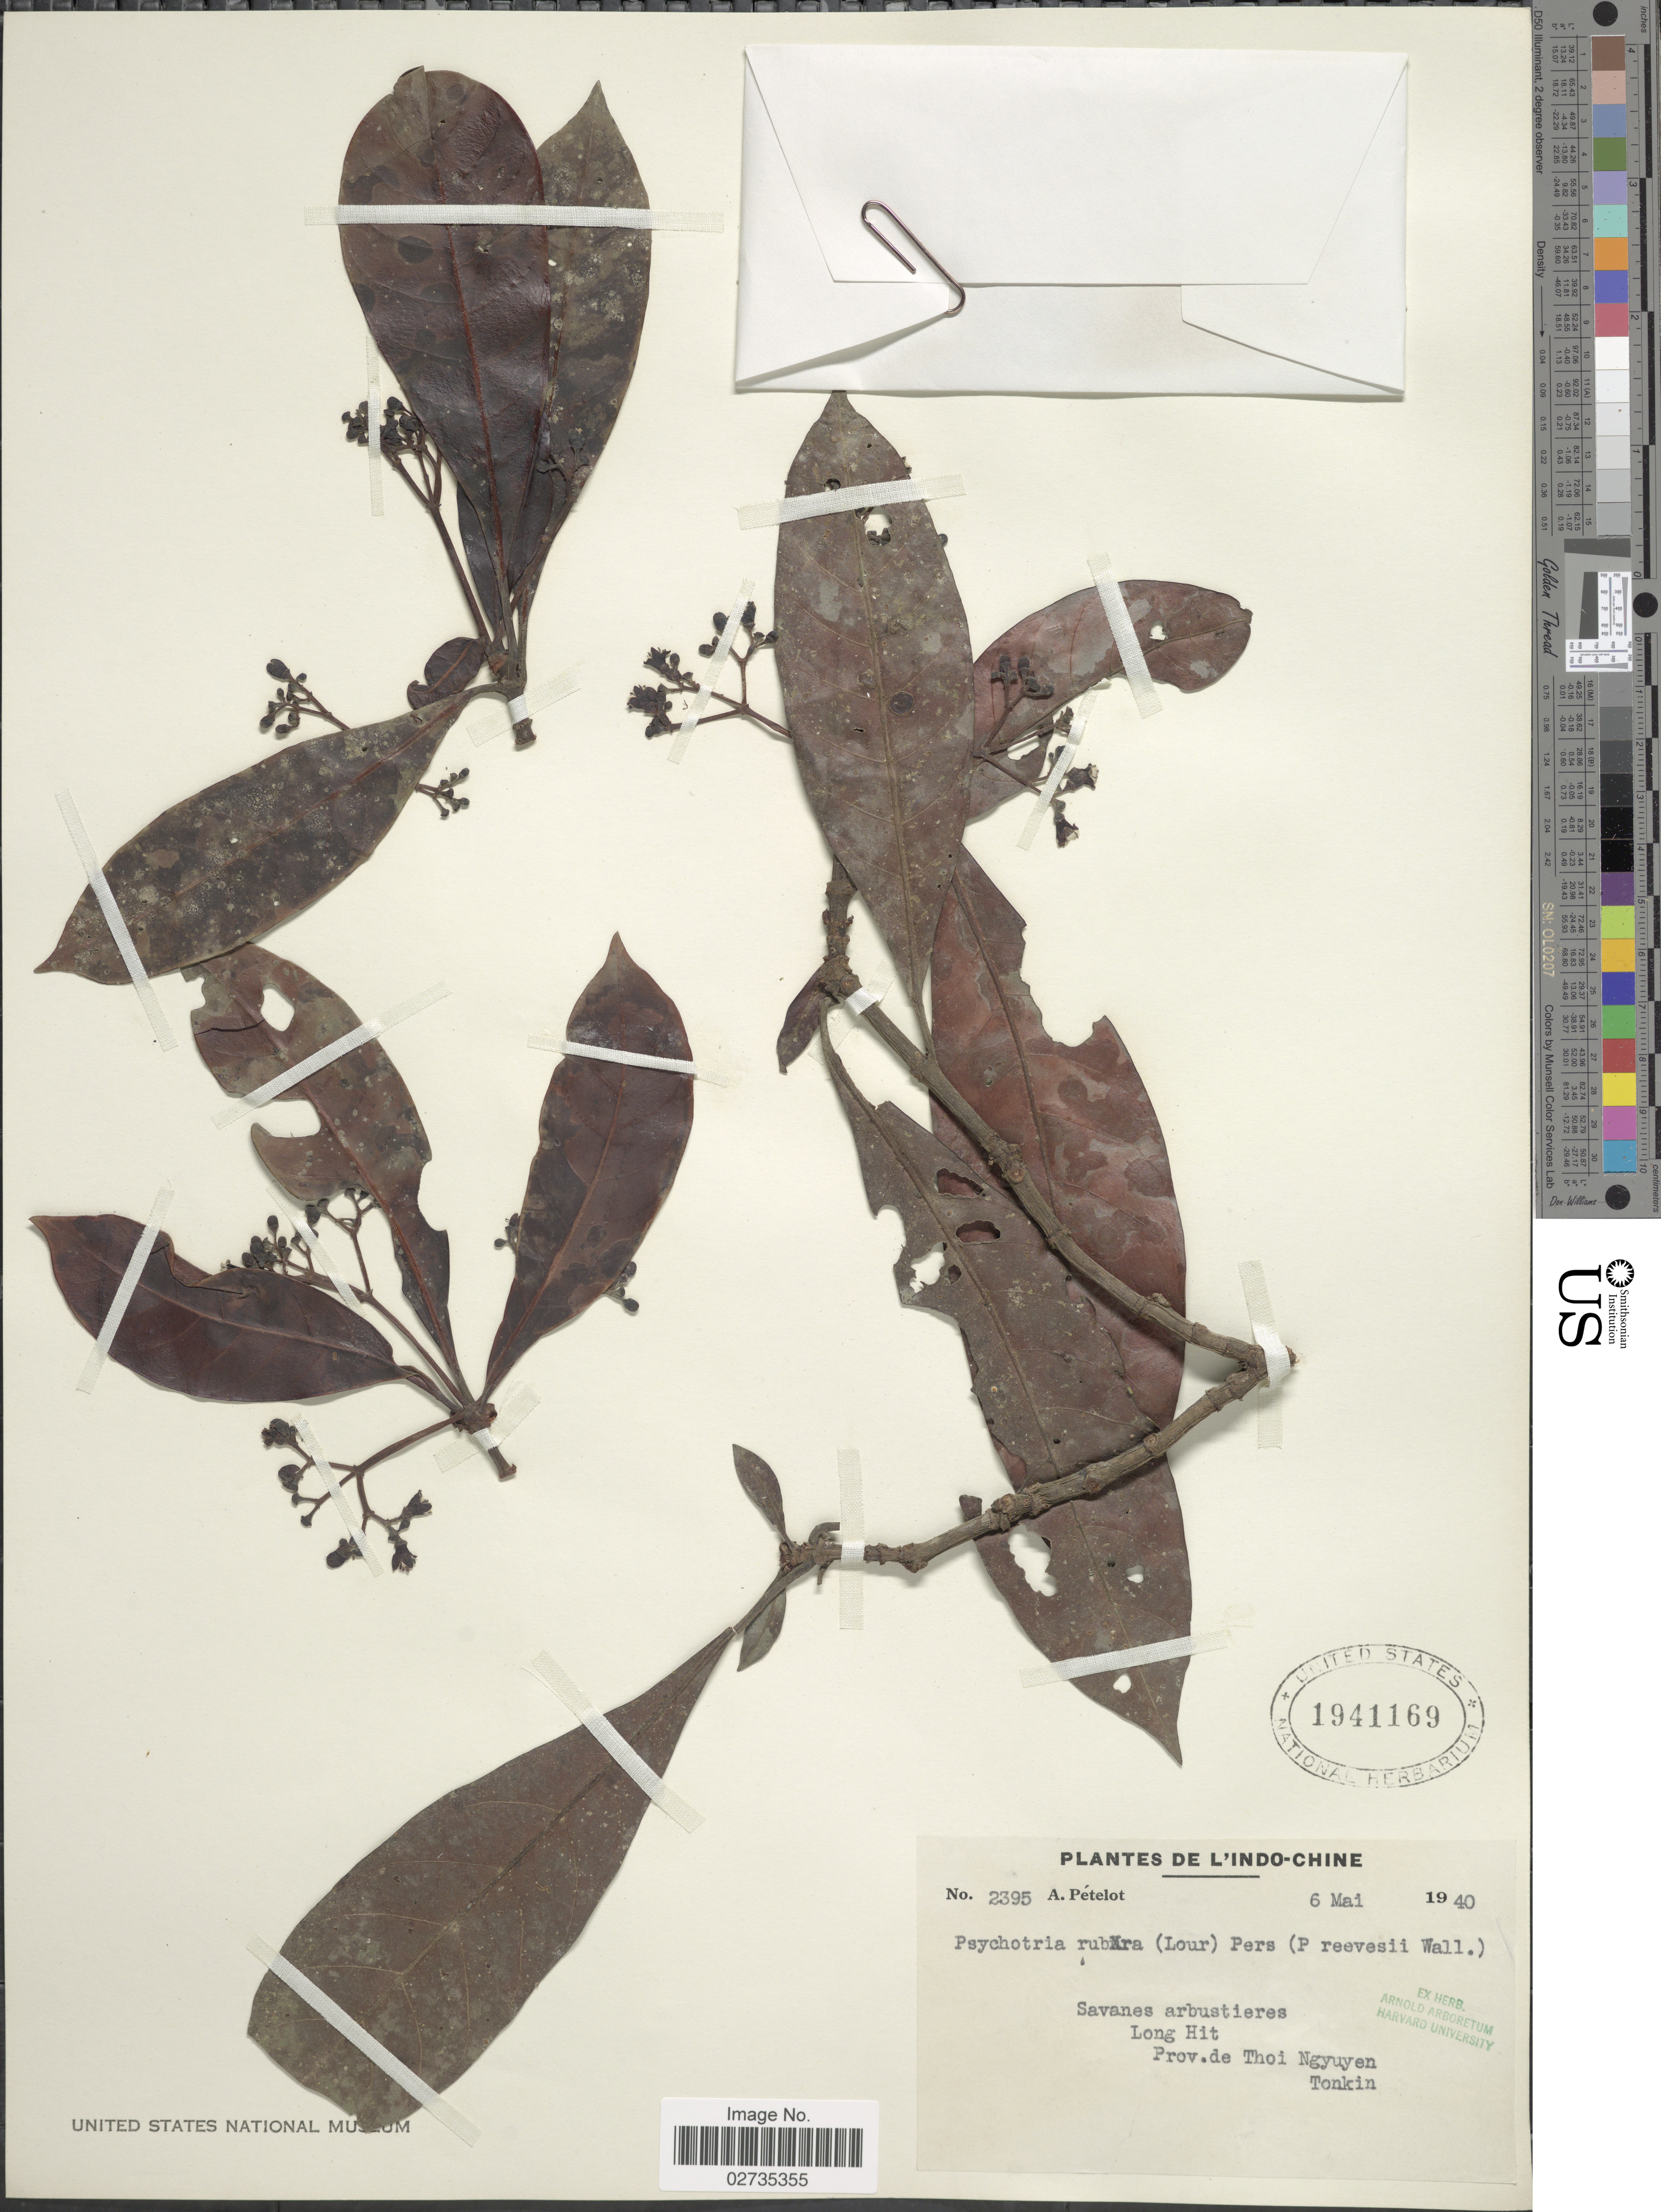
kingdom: Plantae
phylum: Tracheophyta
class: Magnoliopsida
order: Gentianales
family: Rubiaceae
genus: Psychotria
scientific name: Psychotria elliptica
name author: Willd. ex Roem. & Schult.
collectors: A. Petelot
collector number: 2395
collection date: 1940-05-06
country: Vietnam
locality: De L' Indo-Chine, Savanes arbustieres, Long Hit, Prov. de Thoi Ngyuyen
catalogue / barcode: US 1941169